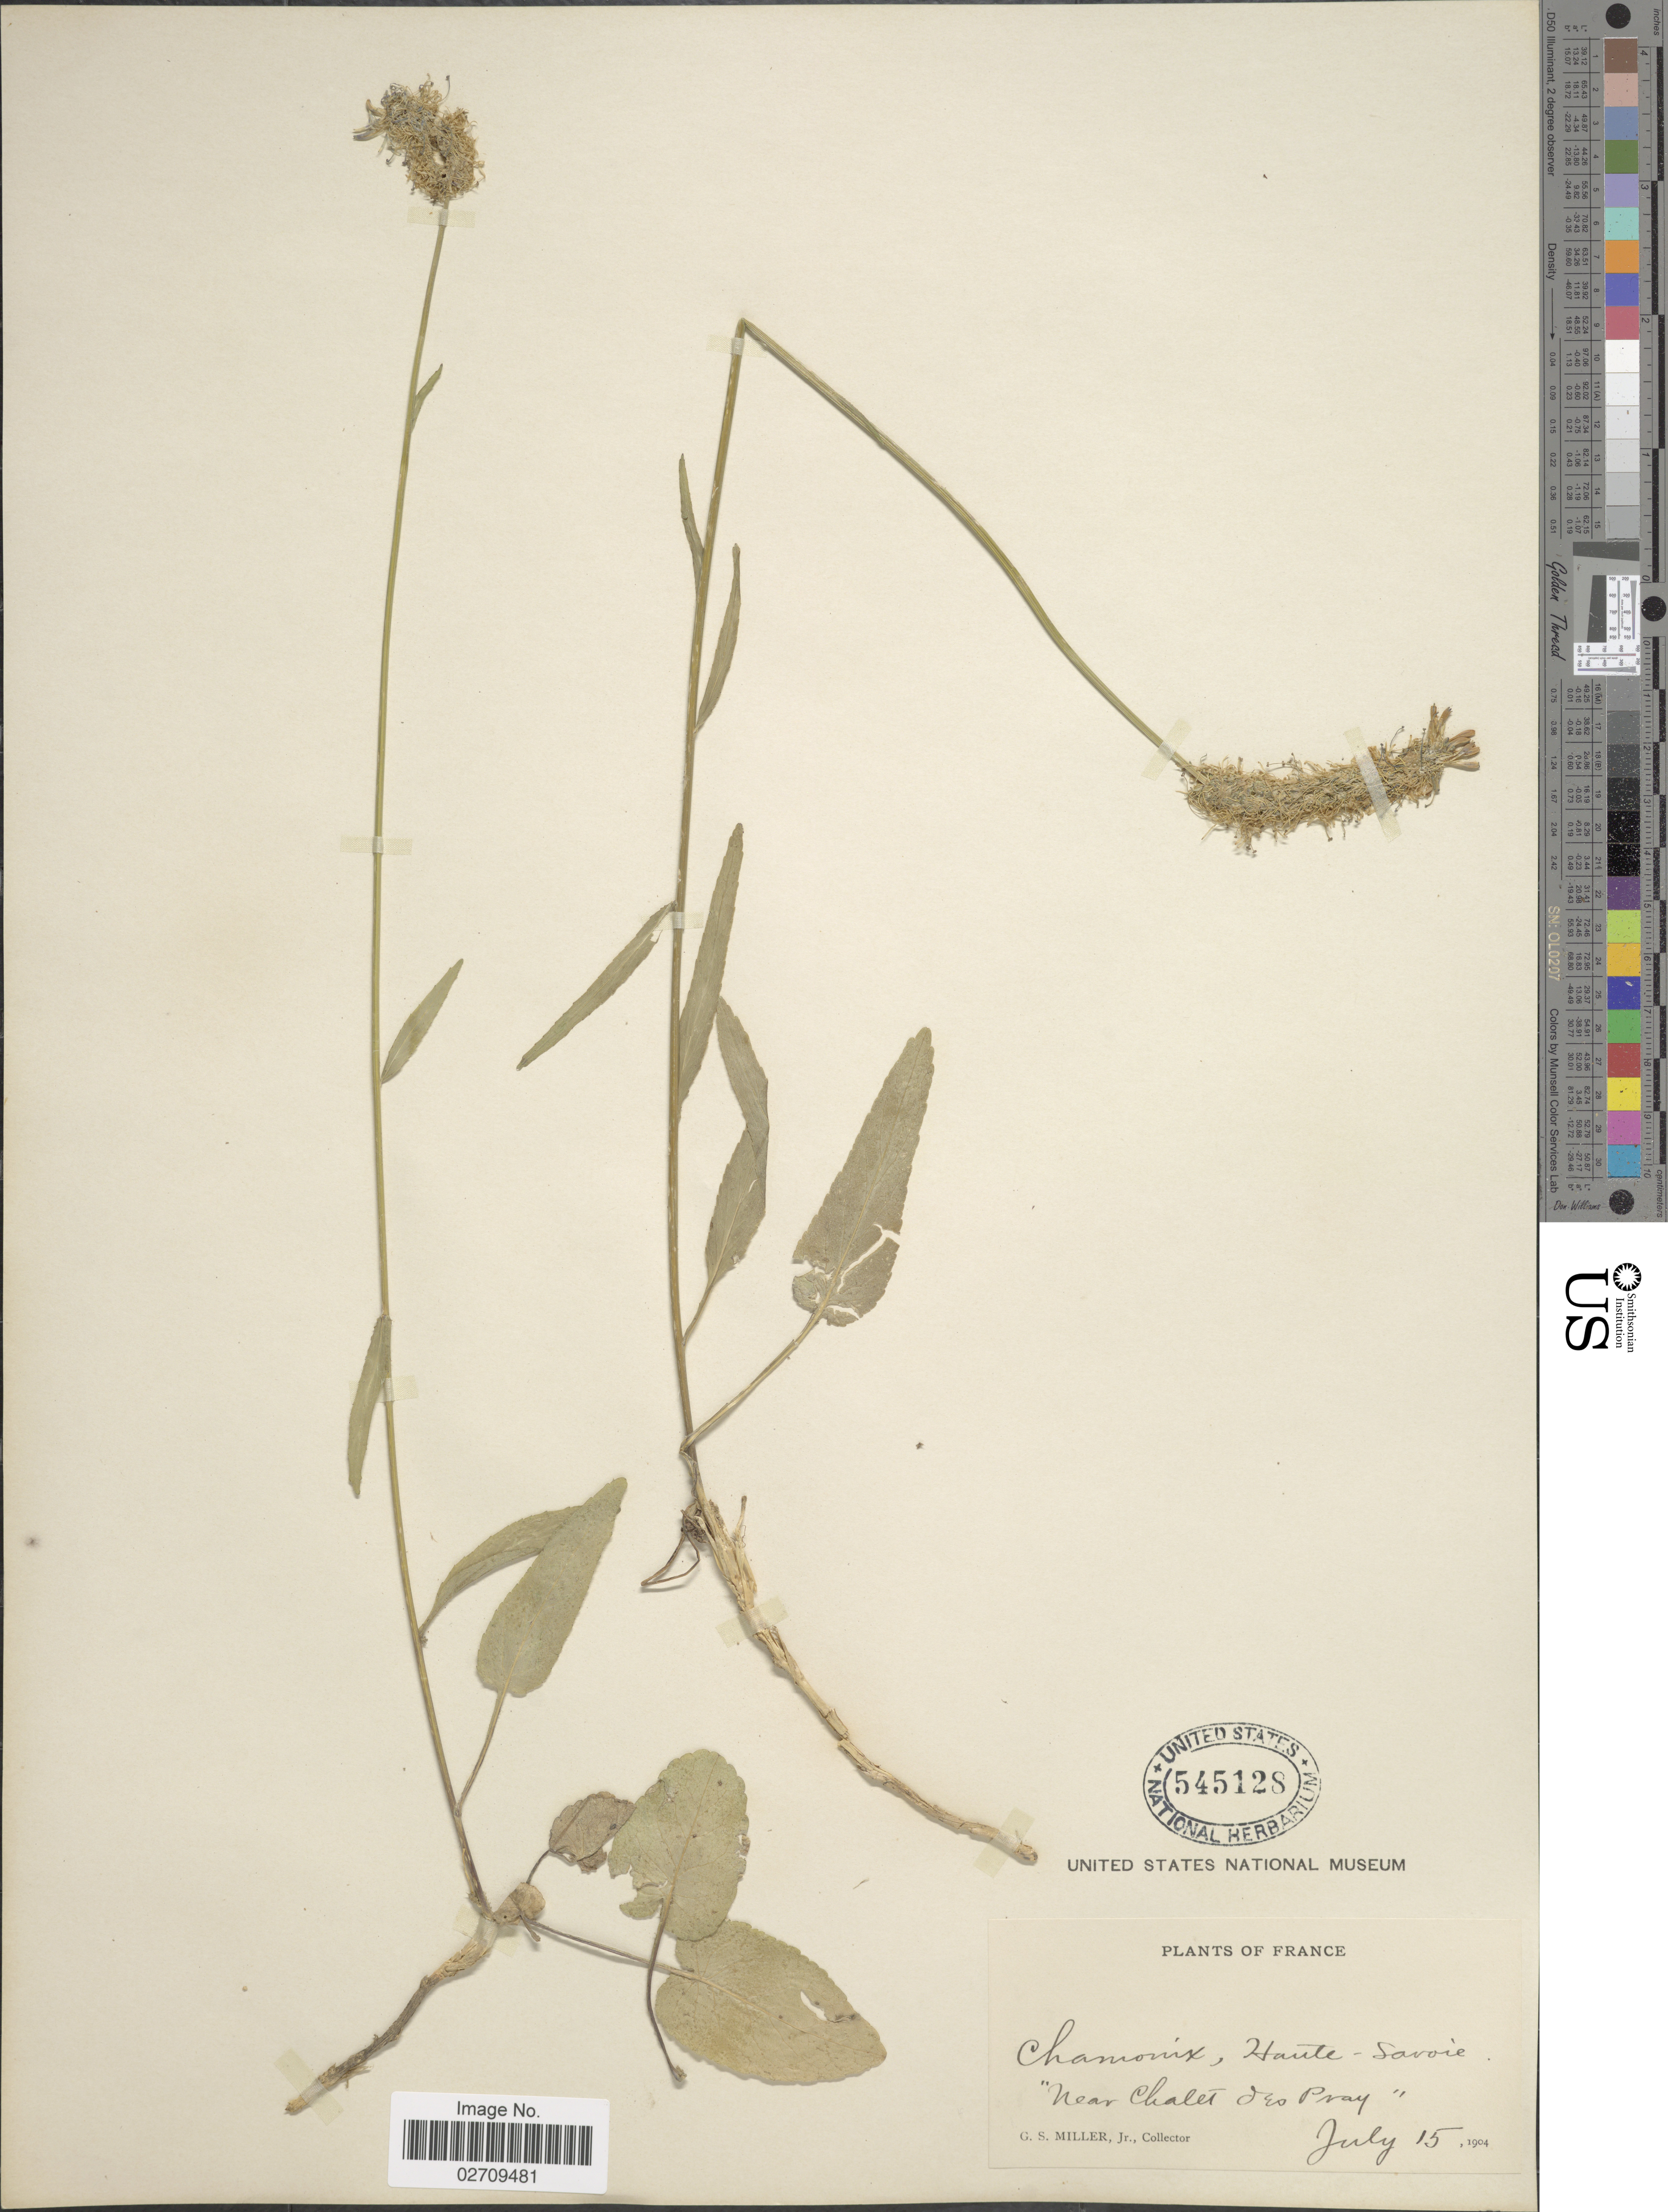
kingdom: Plantae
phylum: Tracheophyta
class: Magnoliopsida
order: Asterales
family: Campanulaceae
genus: Phyteuma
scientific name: Phyteuma sp.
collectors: G. S. Miller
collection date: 1904-07-15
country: France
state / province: Auvergne-Rhône-Alpes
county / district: Haute-Savoie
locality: Chamonix, Haute Savoie, "near Chalet des Pray"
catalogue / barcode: US 545128